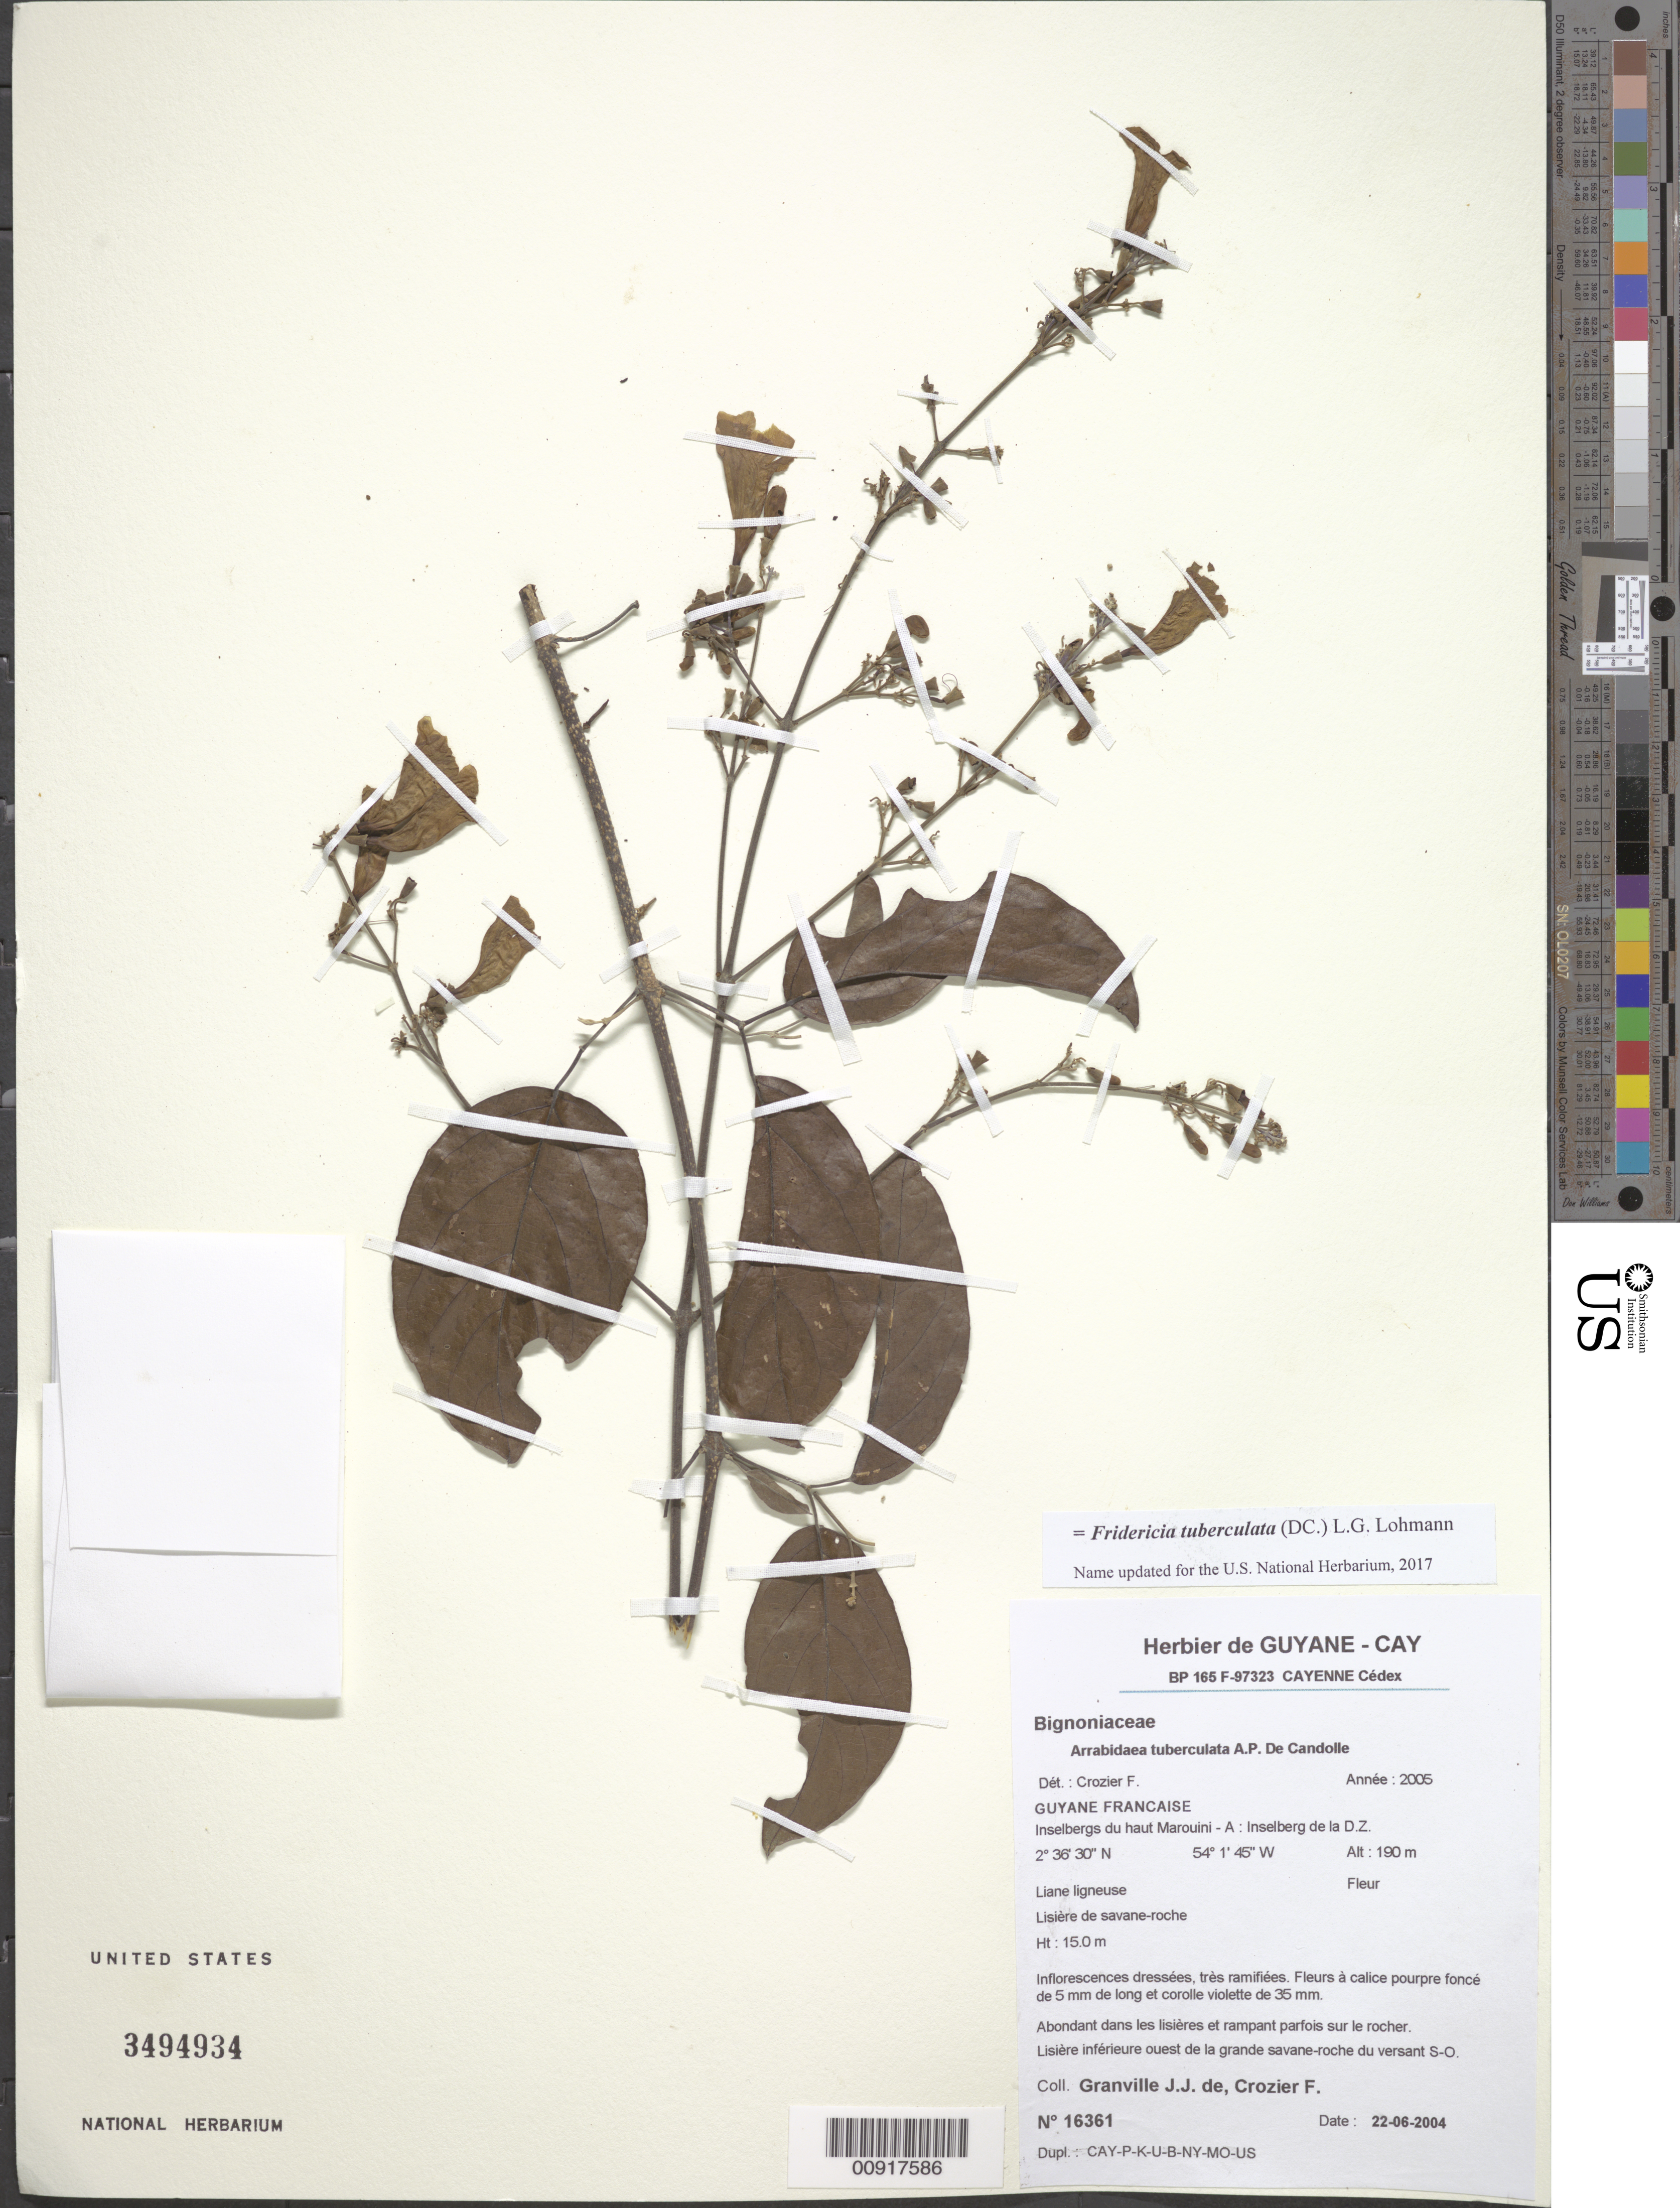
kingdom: Plantae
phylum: Tracheophyta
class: Magnoliopsida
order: Lamiales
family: Bignoniaceae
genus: Fridericia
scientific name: Fridericia tuberculata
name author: (DC.) L.G. Lohmann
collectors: J.-J. de Granville & F. Crozier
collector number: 16361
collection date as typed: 22-Jun-04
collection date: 2004-06-22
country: French Guiana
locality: Haut Marouini-A; Inselberg de la D.Z.; lisiere inferieure O de la grande savane-roche du versant SO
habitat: Lisiere de savane-roche; dans les lisieres et rampant parfois sur le rocher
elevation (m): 190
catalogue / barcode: US 3494934